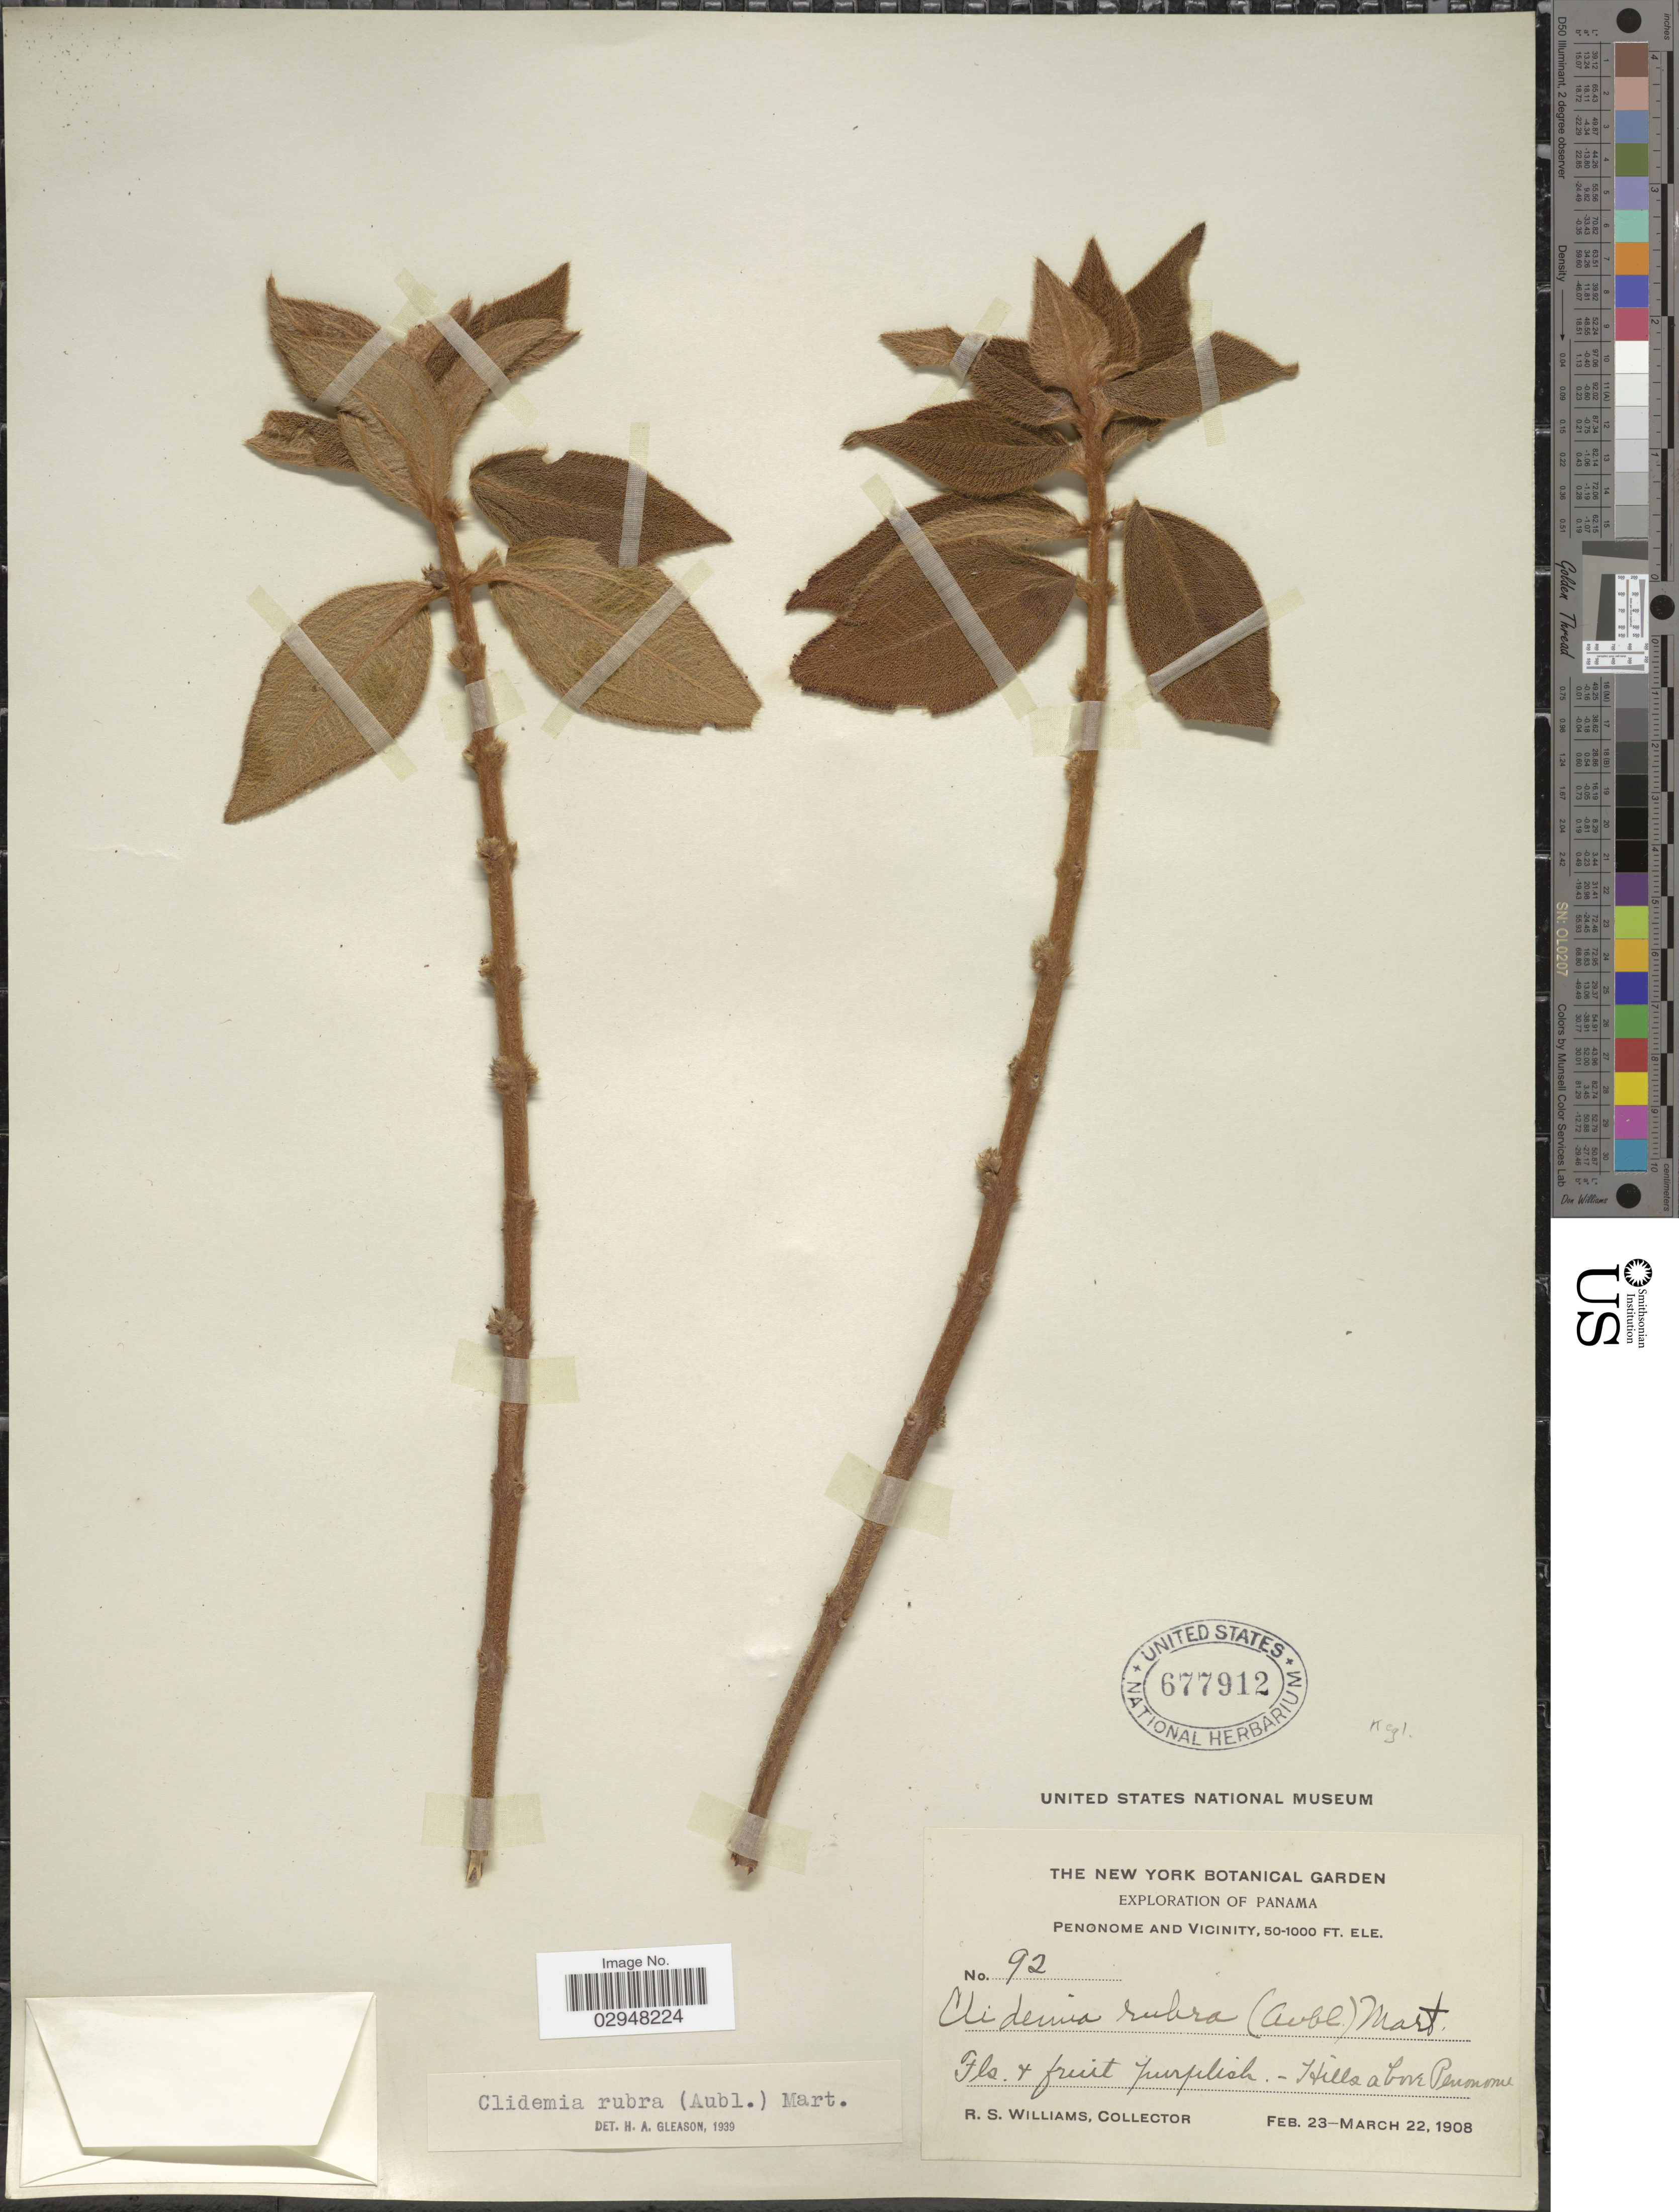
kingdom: Plantae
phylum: Tracheophyta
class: Magnoliopsida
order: Myrtales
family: Melastomataceae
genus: Clidemia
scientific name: Clidemia rubra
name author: (Aubl.) Mart.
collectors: R. S. Williams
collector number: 92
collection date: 1908-02-23/1908-03-22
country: Panama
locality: Penonome and Vicinity. Hills above Penonome.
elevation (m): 15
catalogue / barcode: US 677912